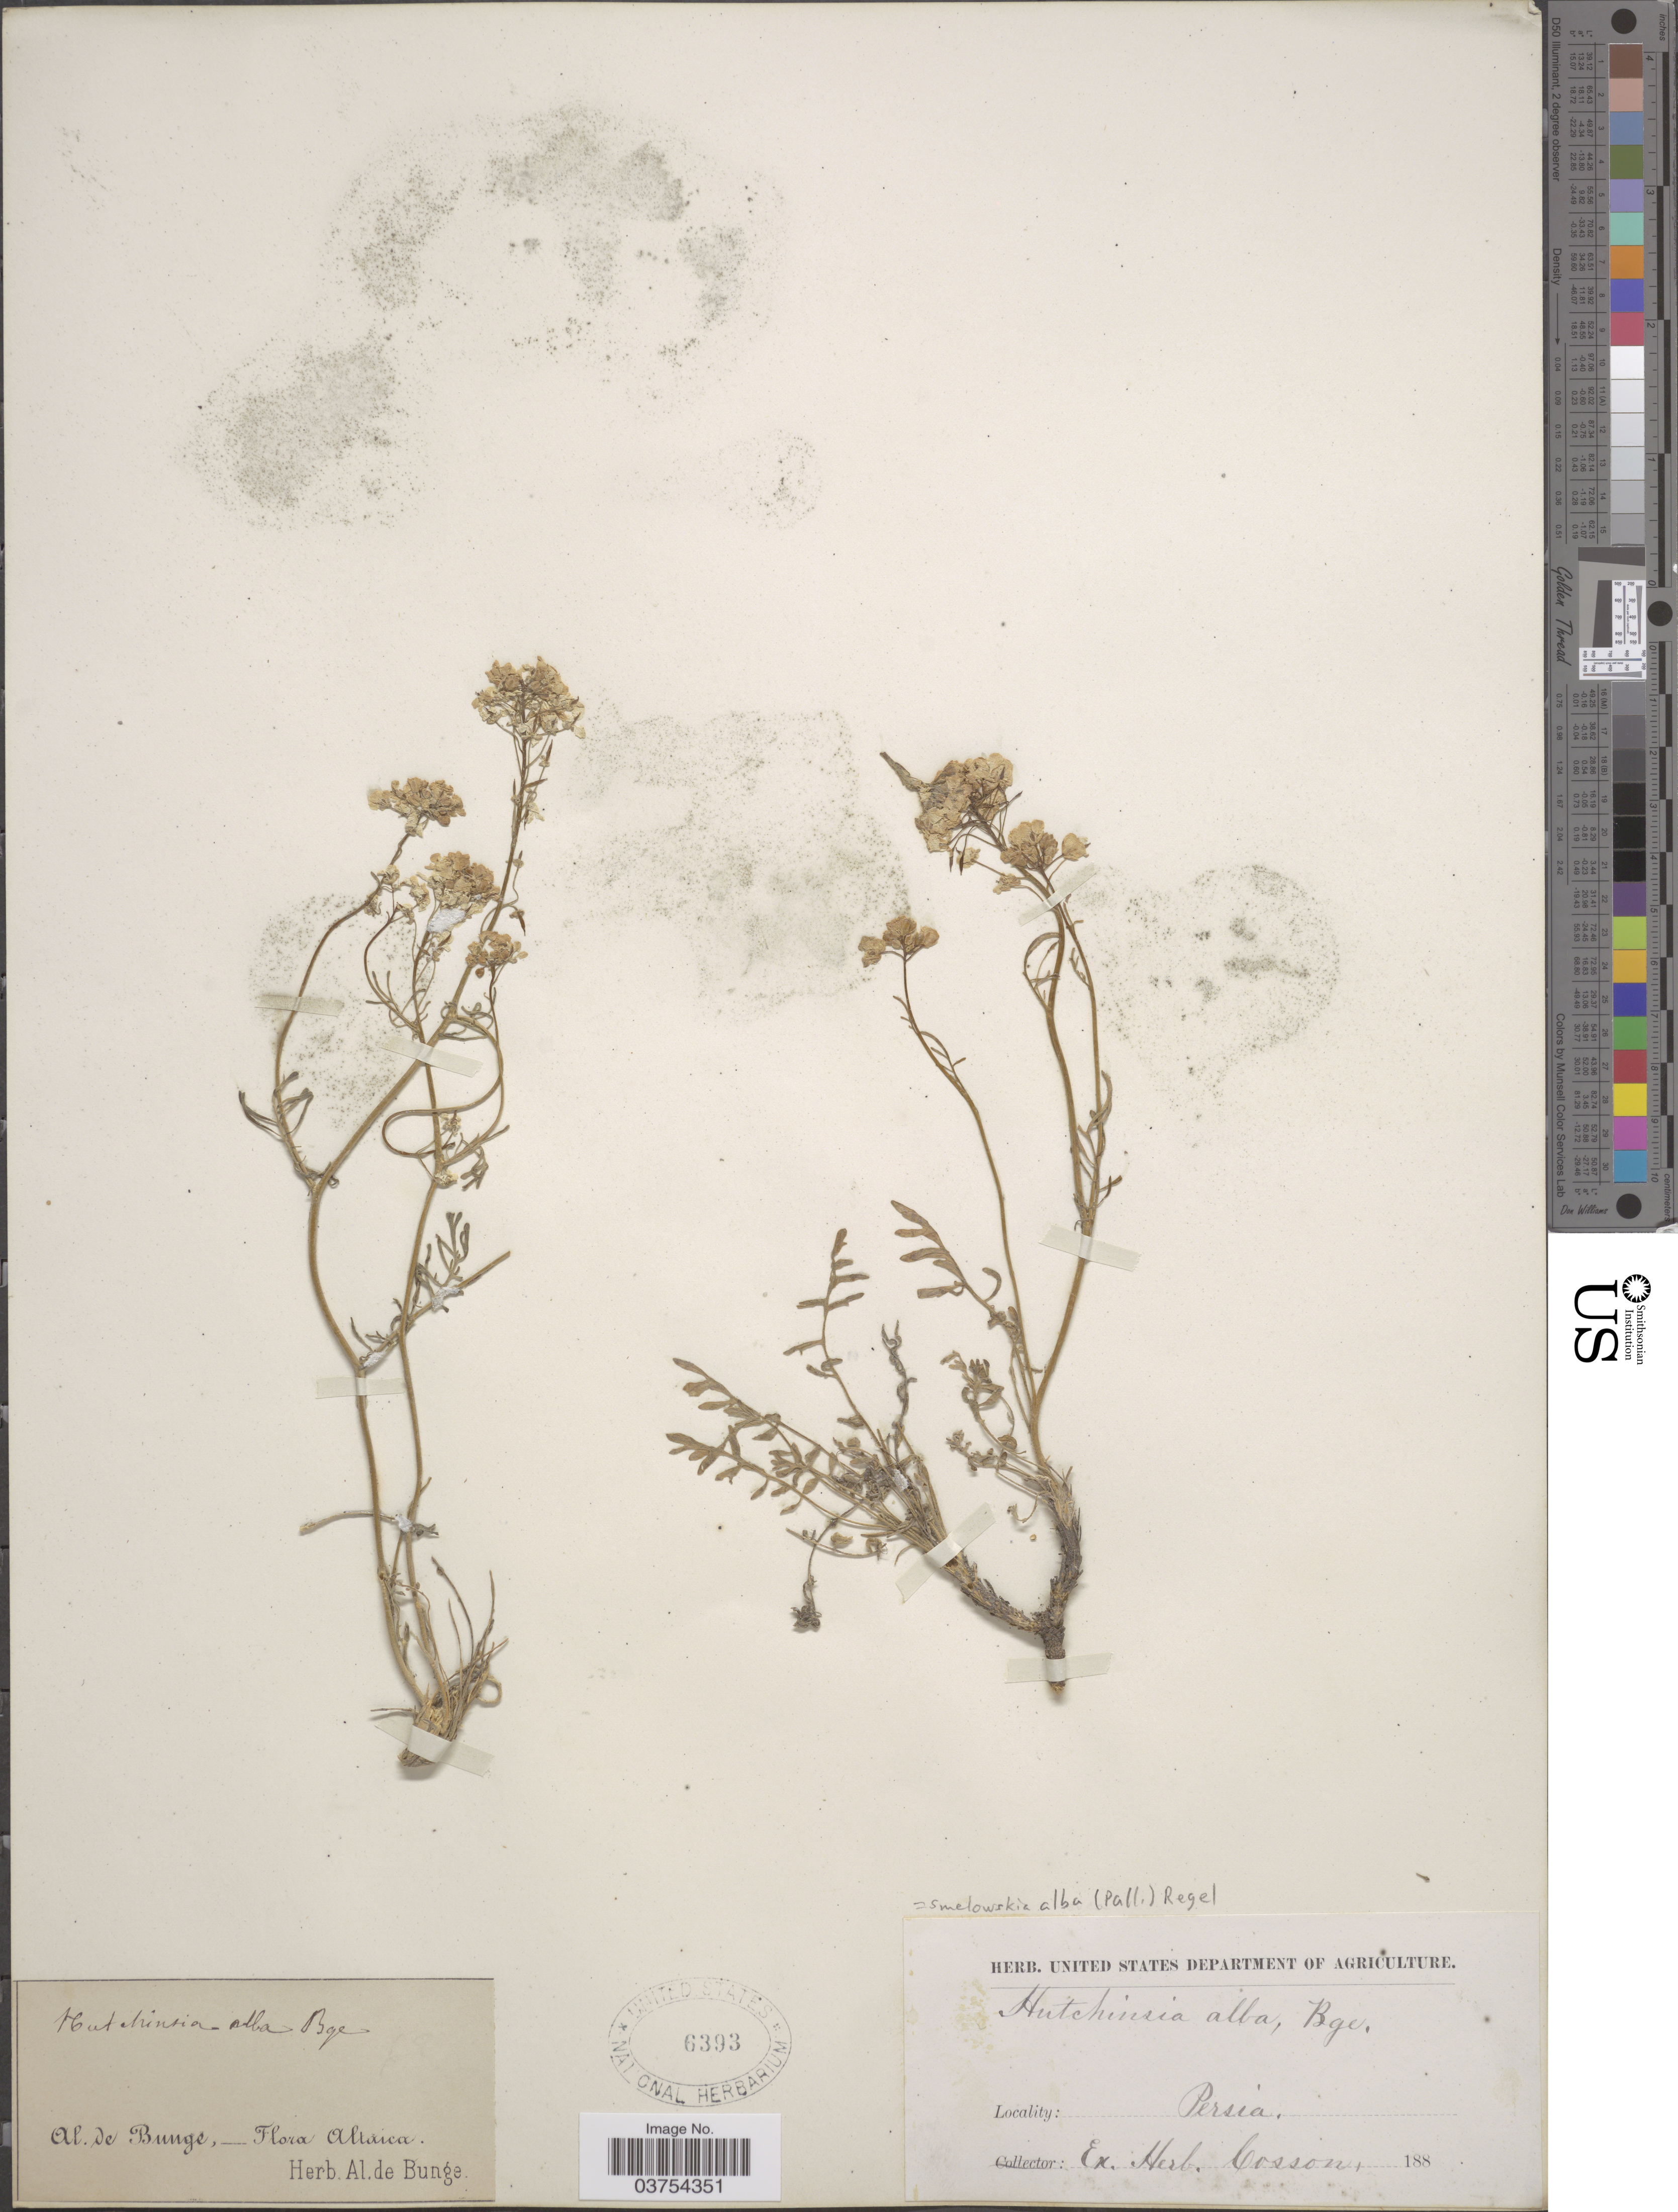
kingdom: Plantae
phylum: Tracheophyta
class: Magnoliopsida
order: Brassicales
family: Brassicaceae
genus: Smelowskia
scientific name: Smelowskia alba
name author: (Pall.) Regel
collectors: A. de Bunge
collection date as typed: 188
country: Iran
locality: Altaica. Persia.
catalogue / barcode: US 6393